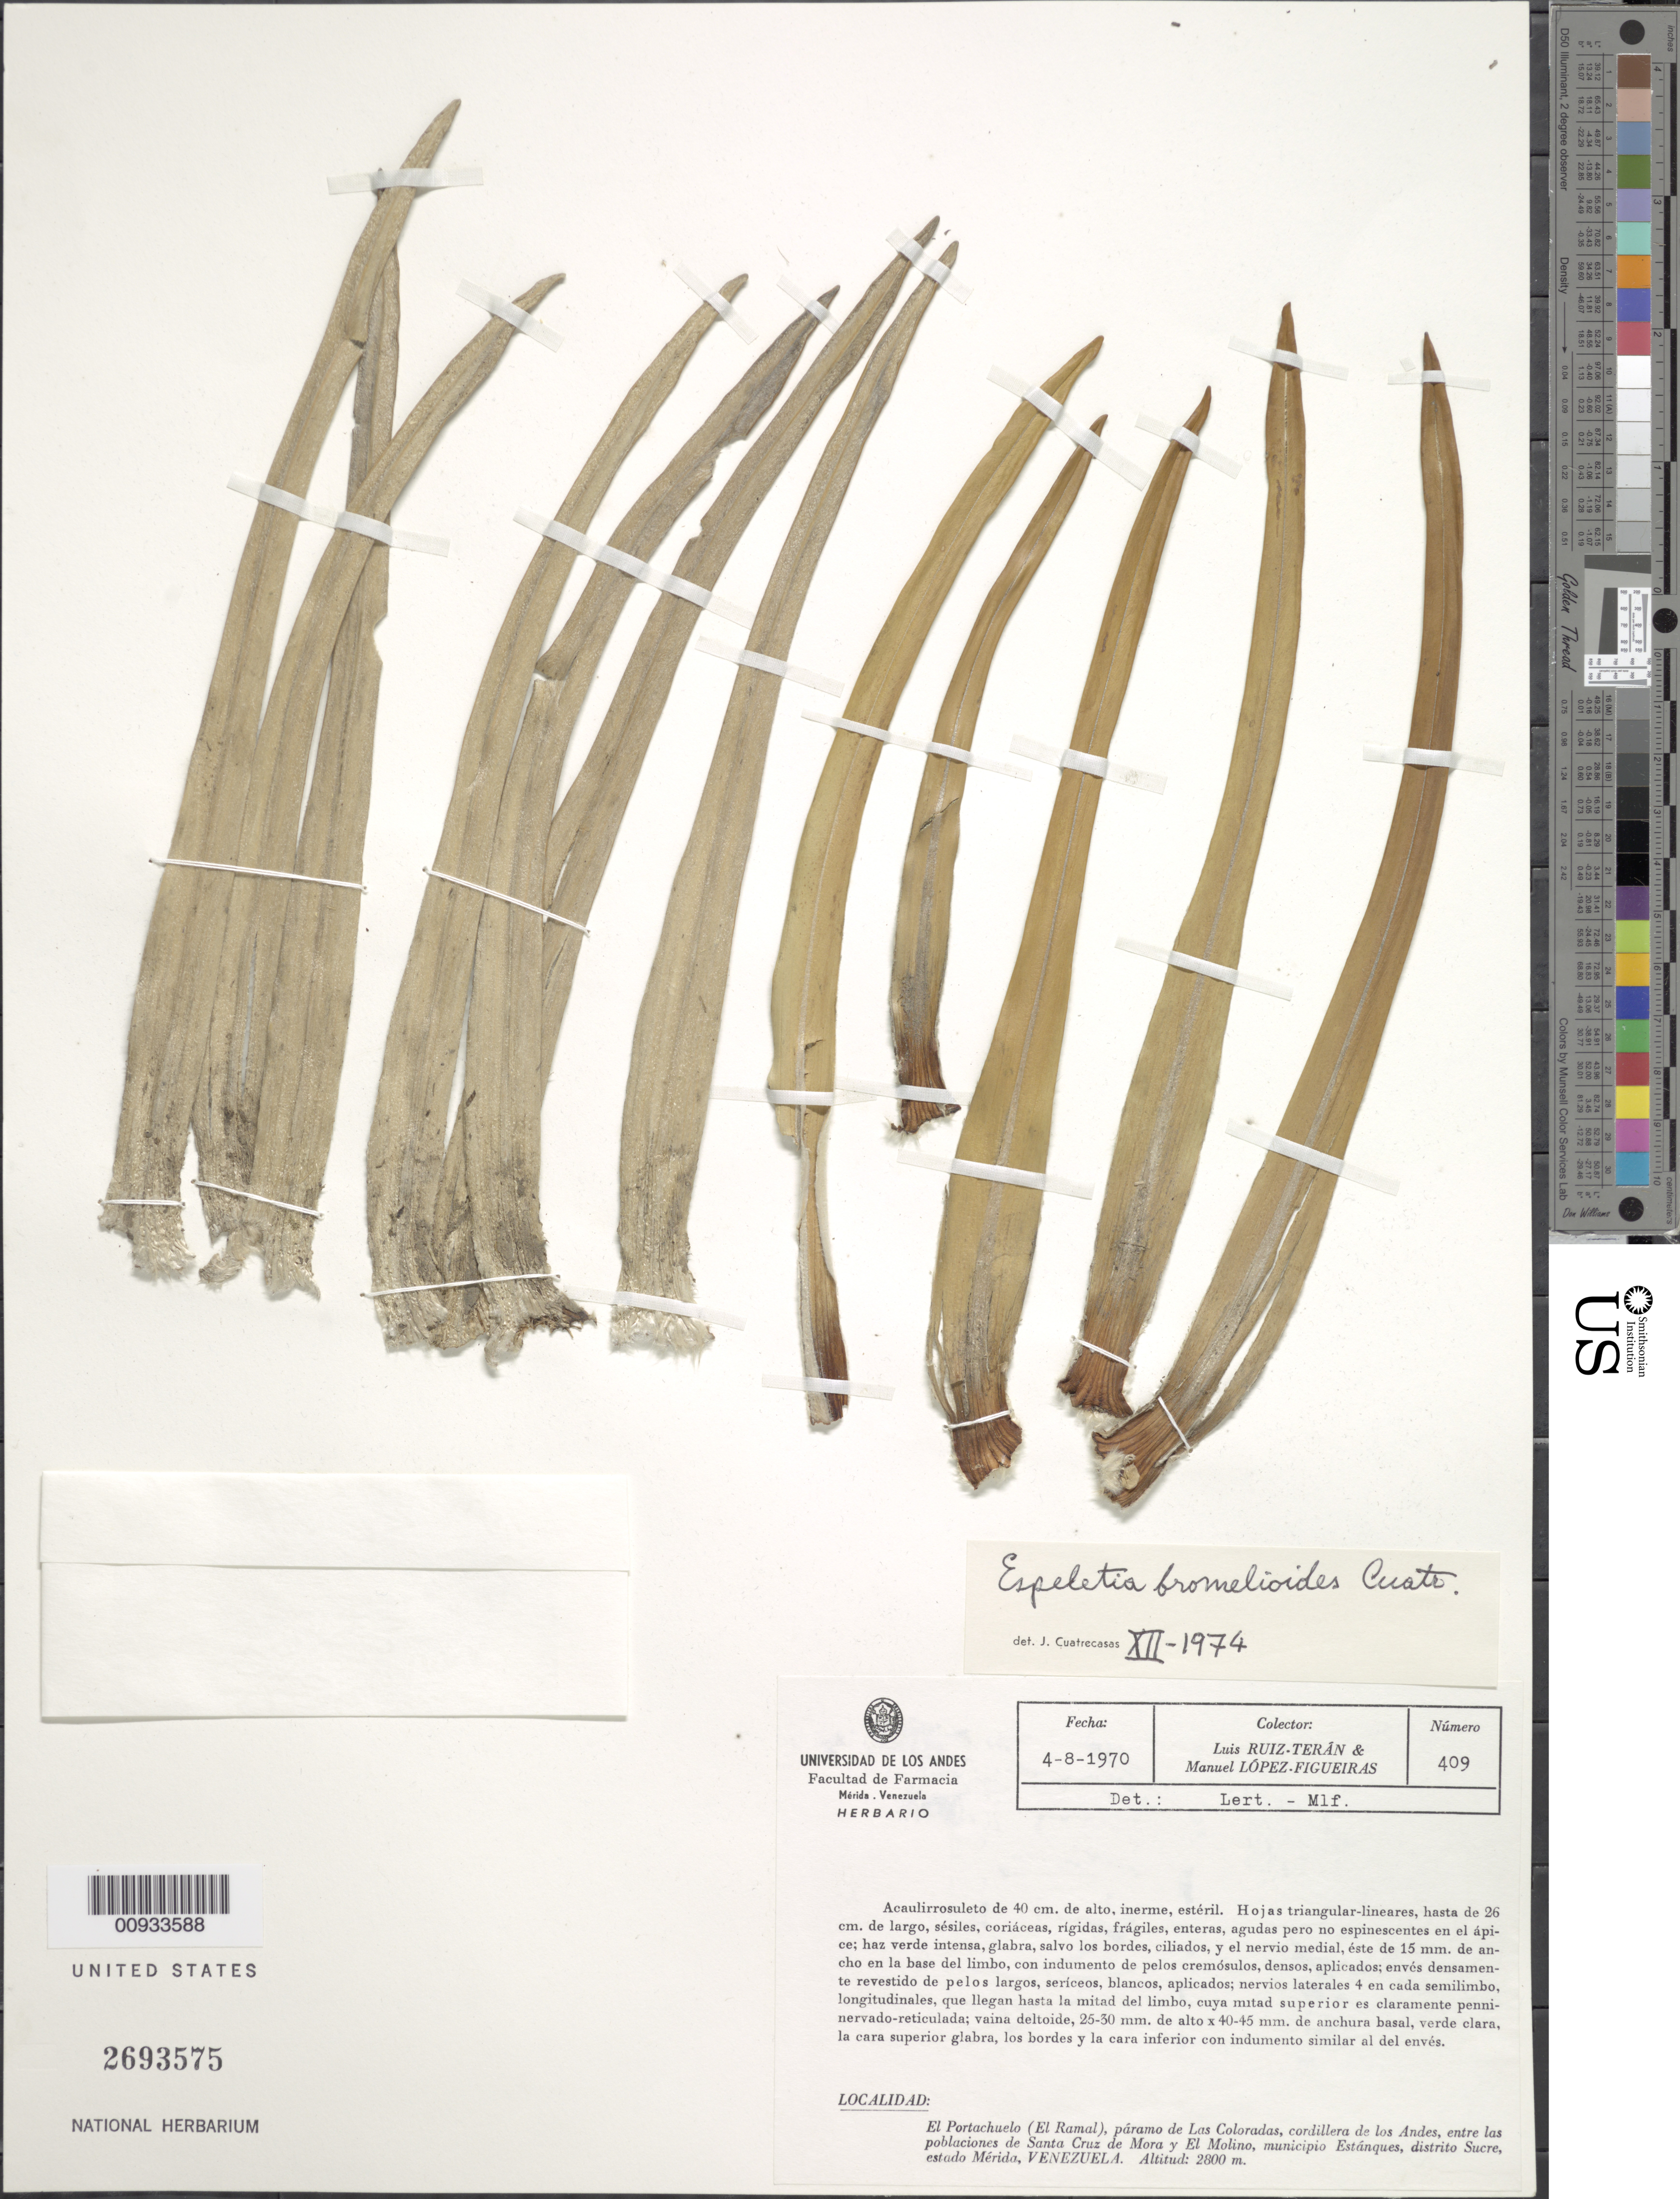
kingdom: Plantae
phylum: Tracheophyta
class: Magnoliopsida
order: Asterales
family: Asteraceae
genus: Ruilopezia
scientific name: Ruilopezia bromelioides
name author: (Cuatrec.) Cuatrec.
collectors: L. E. Ruíz-Terán & M. López Figueiras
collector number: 409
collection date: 1970-08-04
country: Venezuela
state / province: Mérida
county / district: Sucre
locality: Páramo de Las Coloradas. El Poratachuelo (El Ramal), páramo de las coloradas, cordillera de los Andes, entre las poblaciones de Santa Cruz de Mora y El Molino, municipio Estanques.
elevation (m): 2800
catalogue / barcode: US 2693575